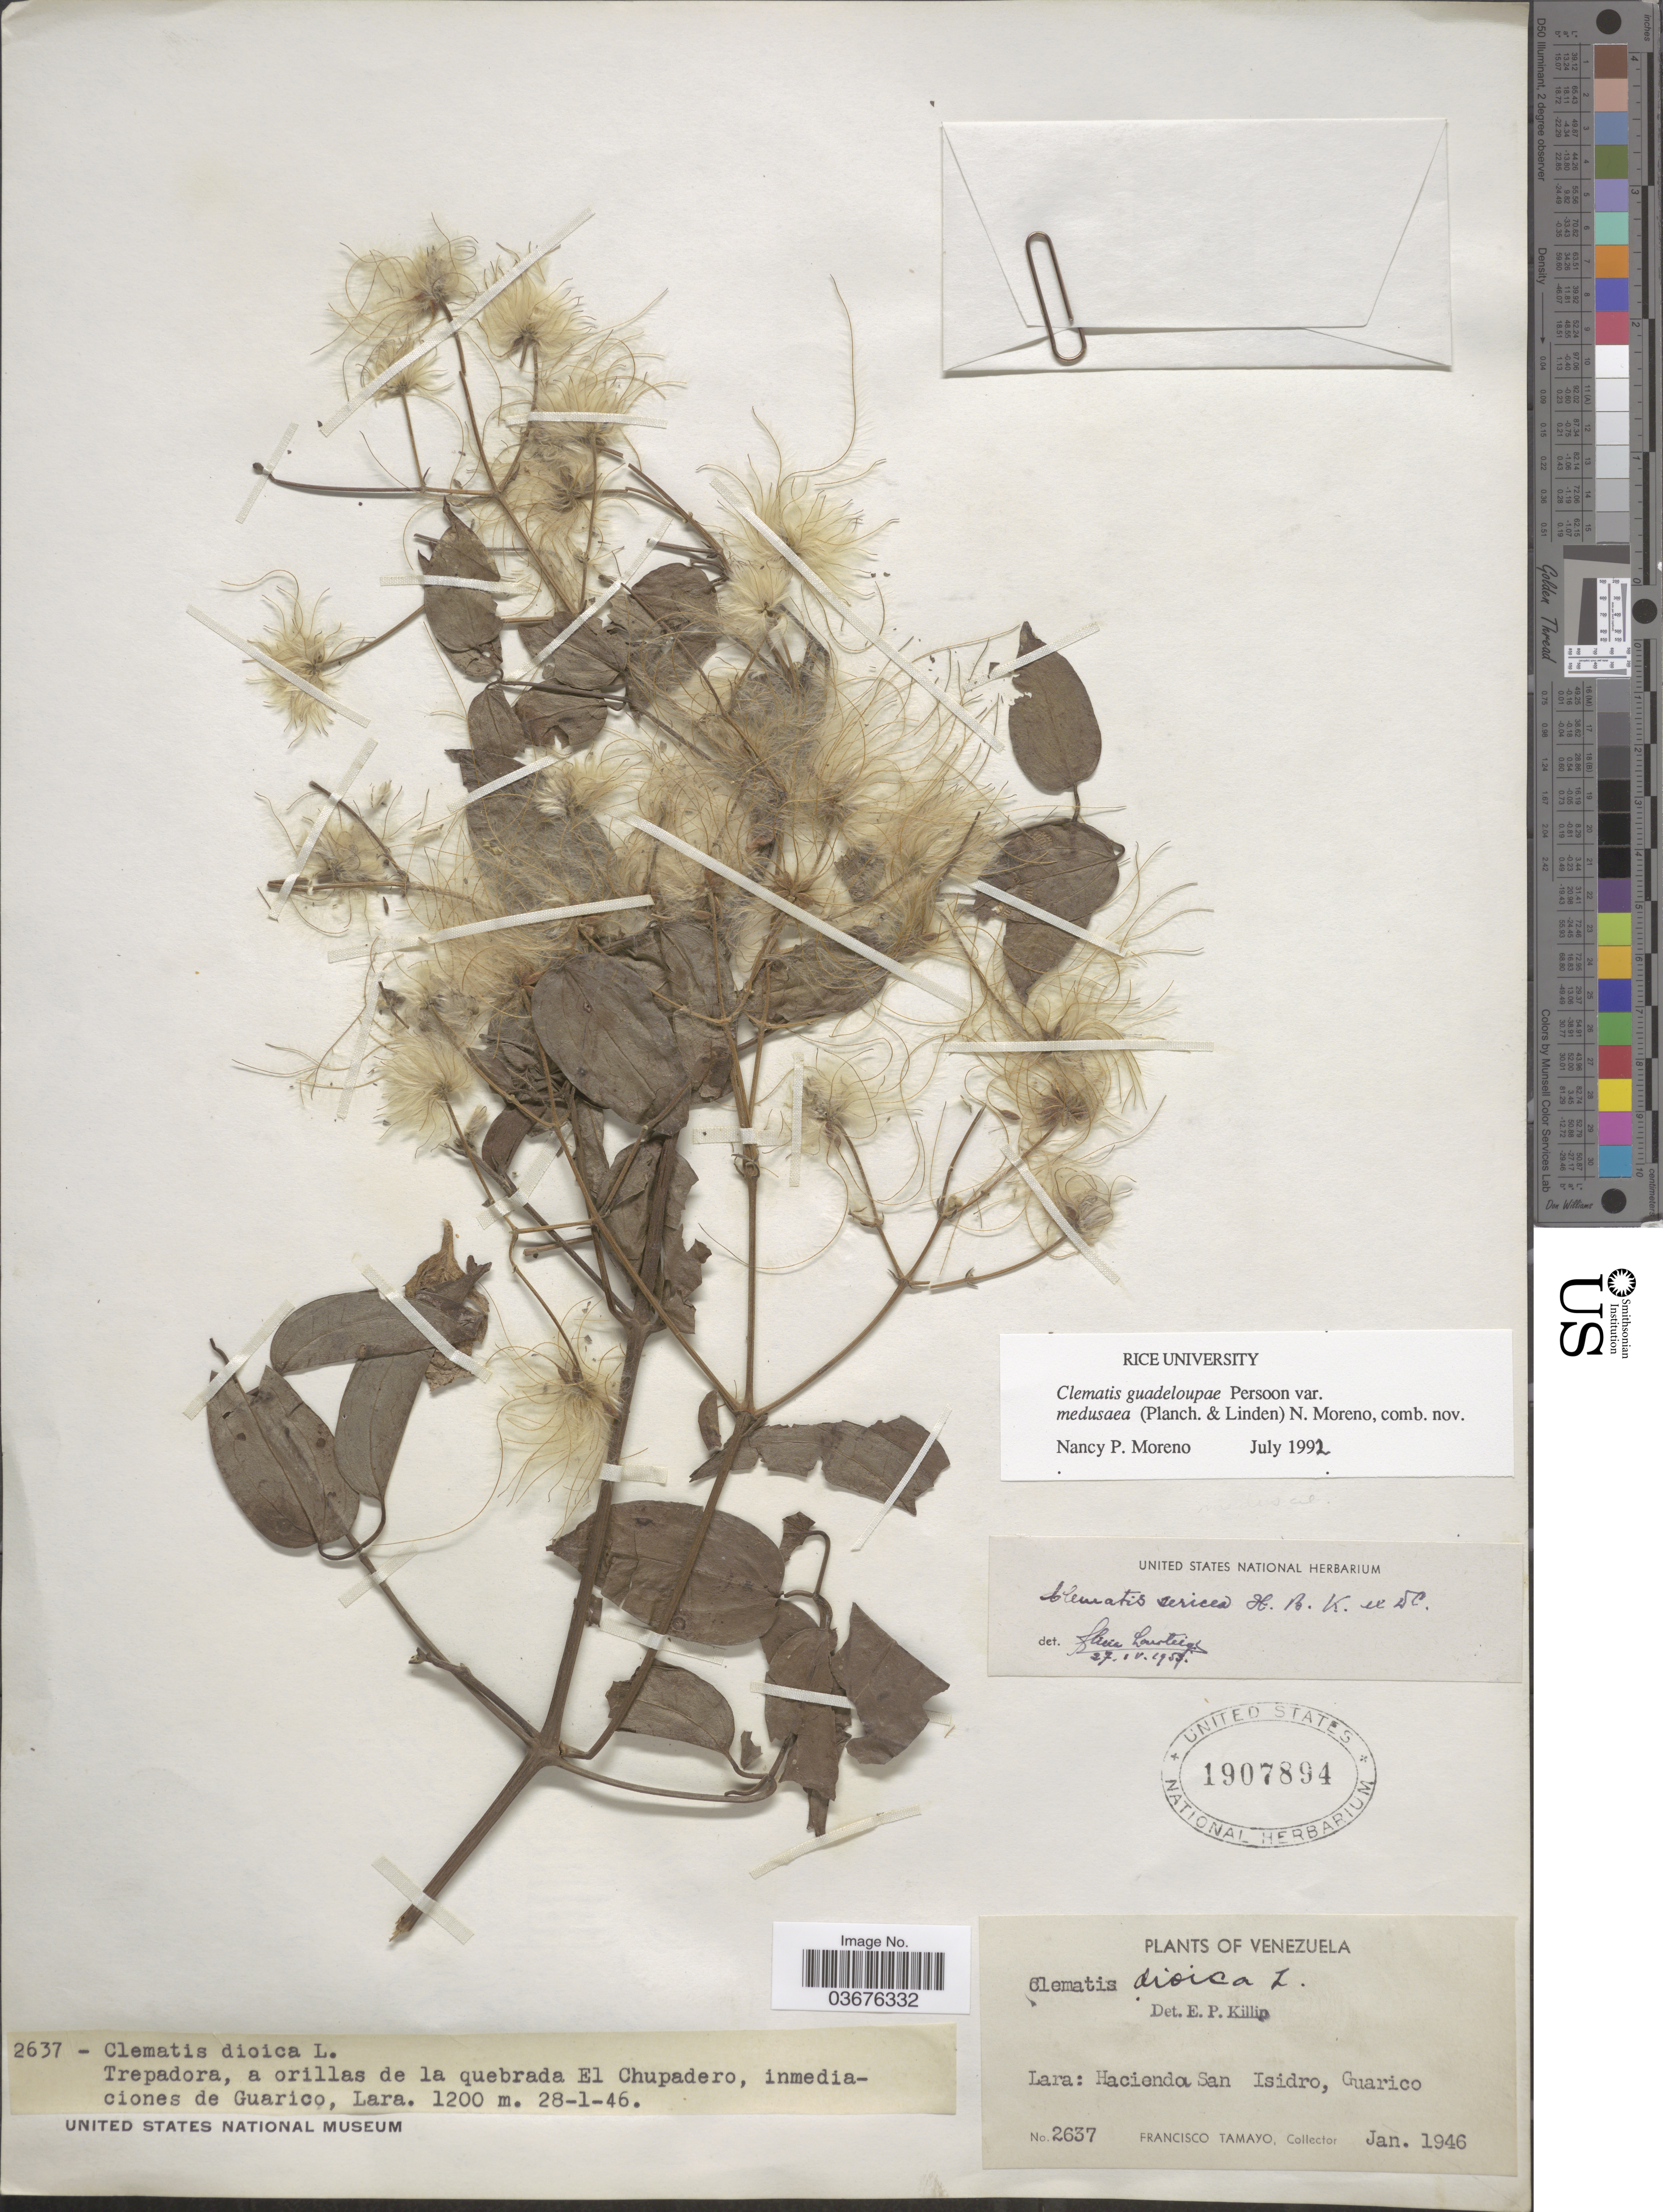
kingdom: Plantae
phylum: Tracheophyta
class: Magnoliopsida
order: Ranunculales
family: Ranunculaceae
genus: Clematis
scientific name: Clematis guadeloupae var. medusaea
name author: (Planch. & Linden) N.P. Moreno ex P.E. Berry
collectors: F. Tamayo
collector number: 2637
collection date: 1946-01-28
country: Venezuela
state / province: Lara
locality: Hacienda San Isidro, Guarico. Trepadora, a orillas de la quebrada El Chupadero, inmediaciones de Guarico.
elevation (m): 1200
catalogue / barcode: US 1907894